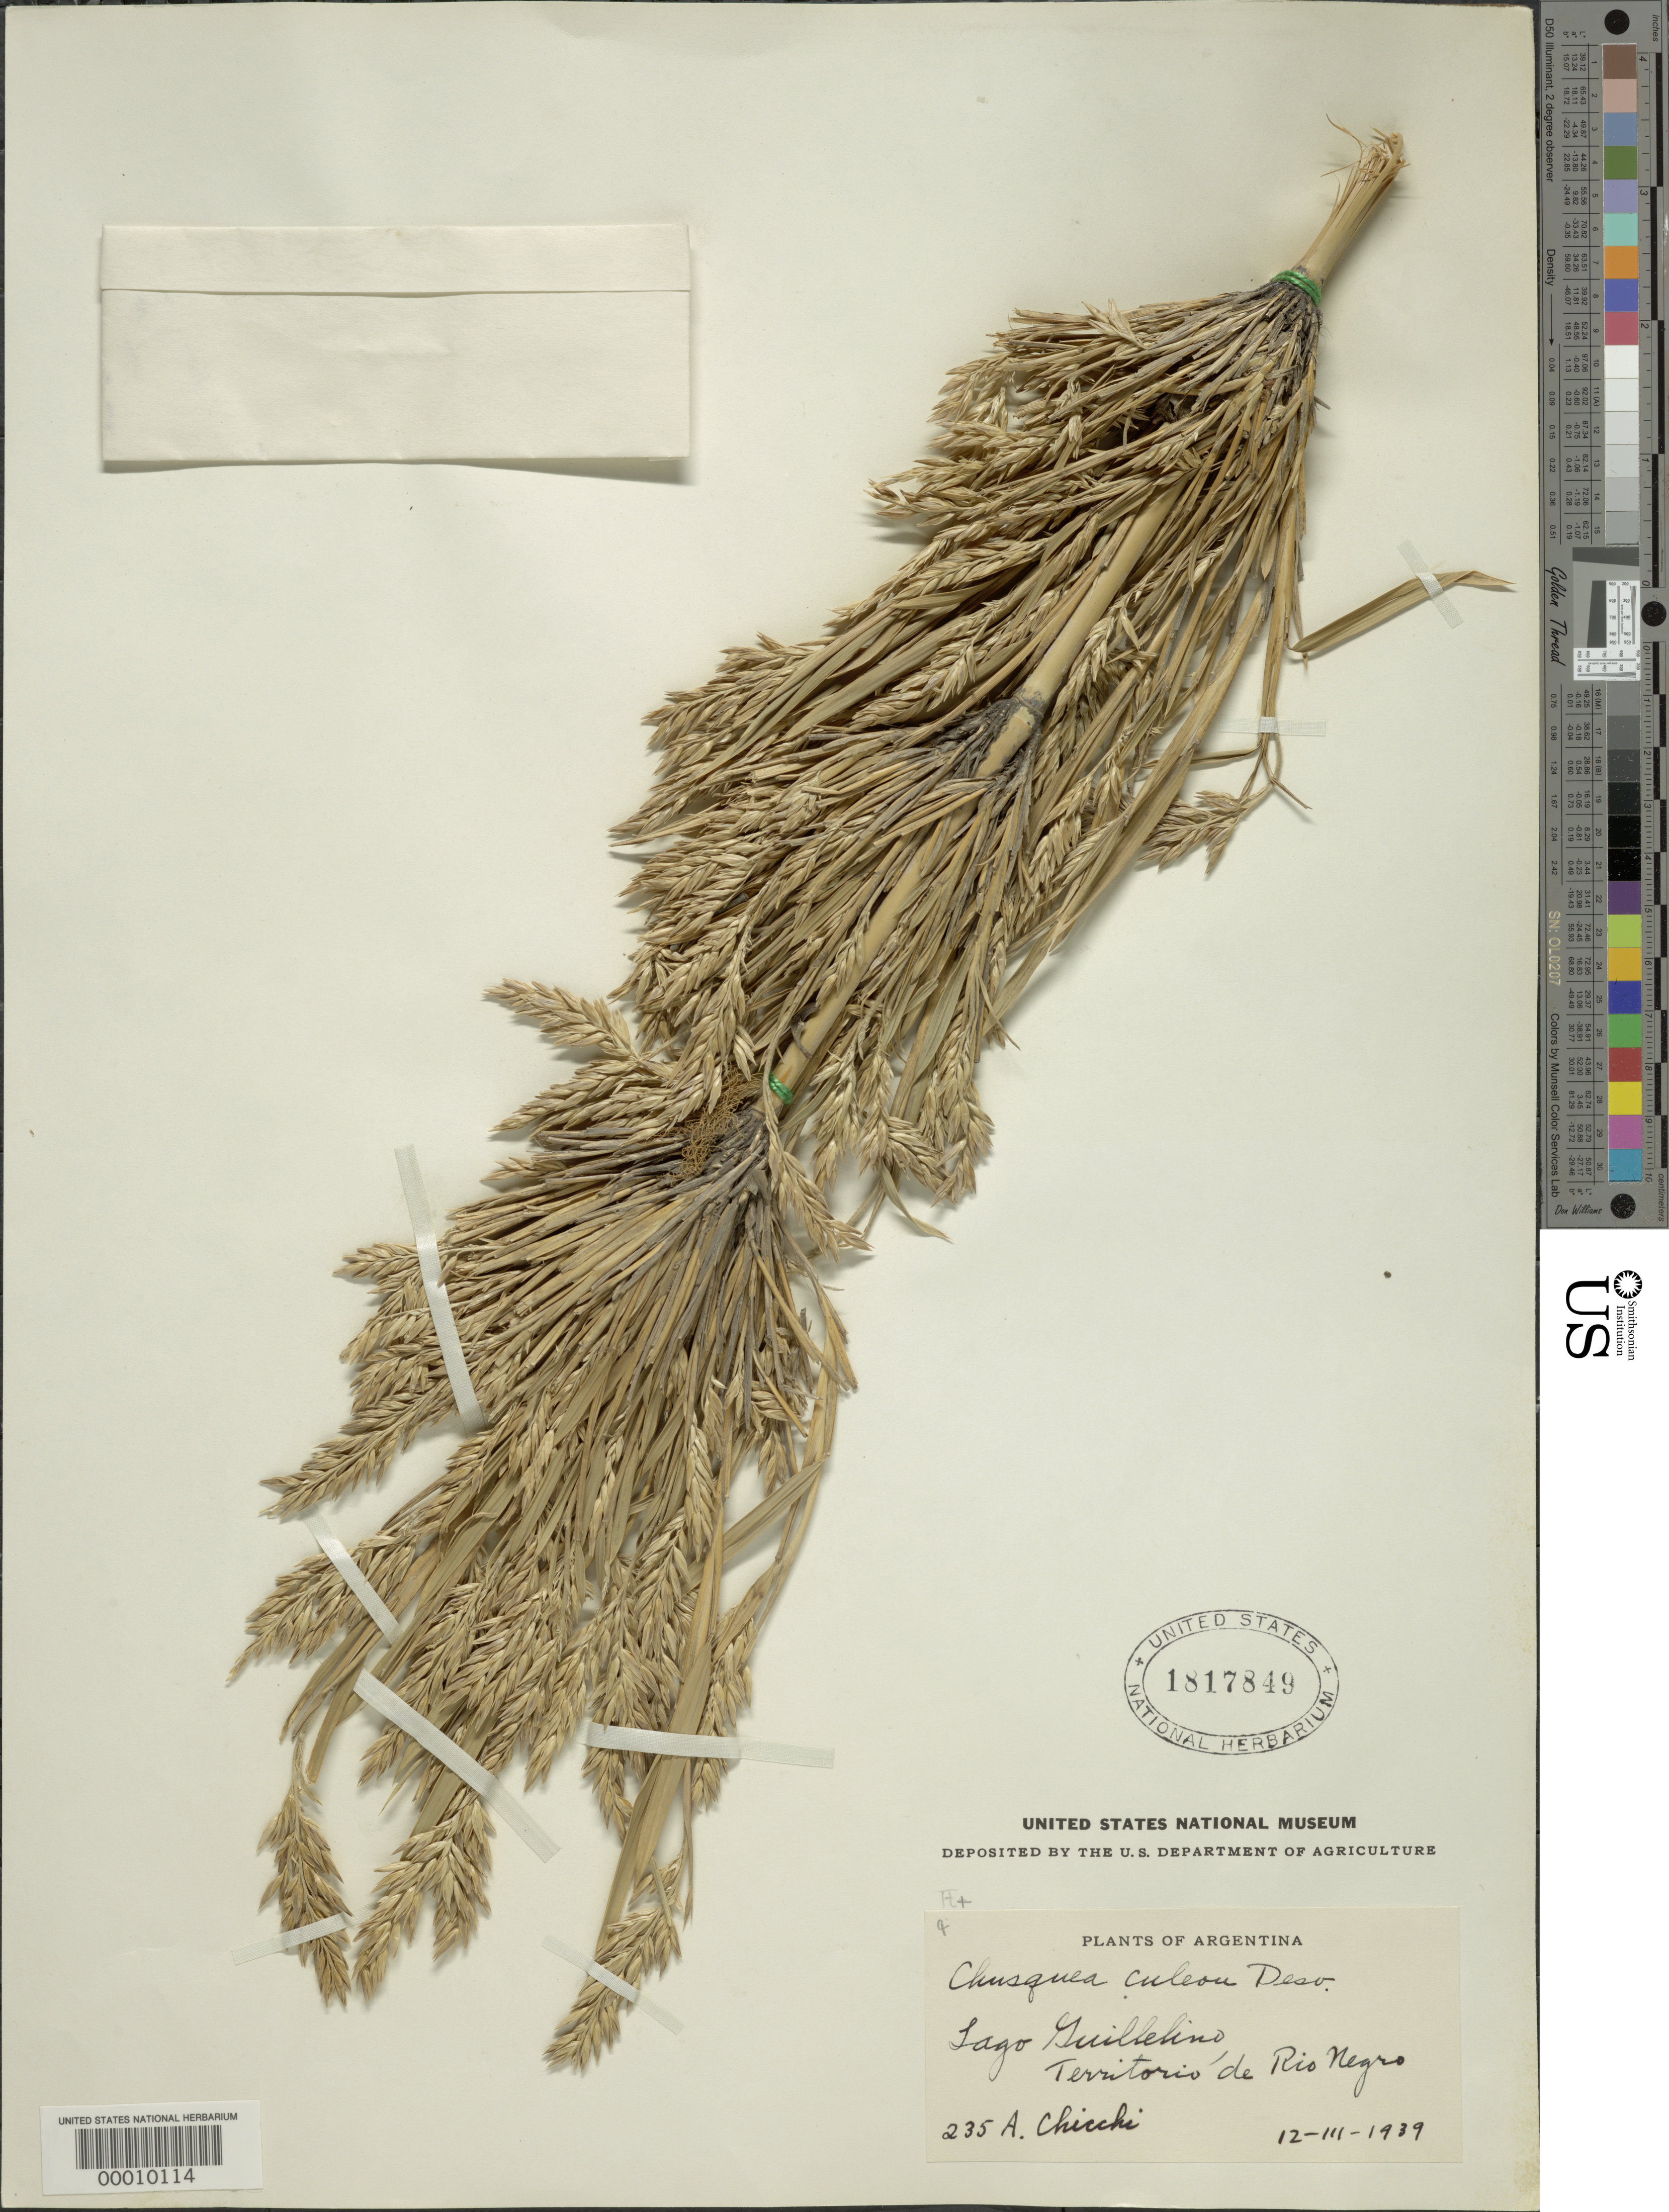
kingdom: Plantae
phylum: Tracheophyta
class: Liliopsida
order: Poales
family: Poaceae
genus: Chusquea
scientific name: Chusquea culeou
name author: É. Desv.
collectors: A. Chicchi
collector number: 235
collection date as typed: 12 Mar 1939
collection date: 1939-03-12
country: Argentina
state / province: Río Negro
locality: Lago Guillermo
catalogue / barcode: US 1817849